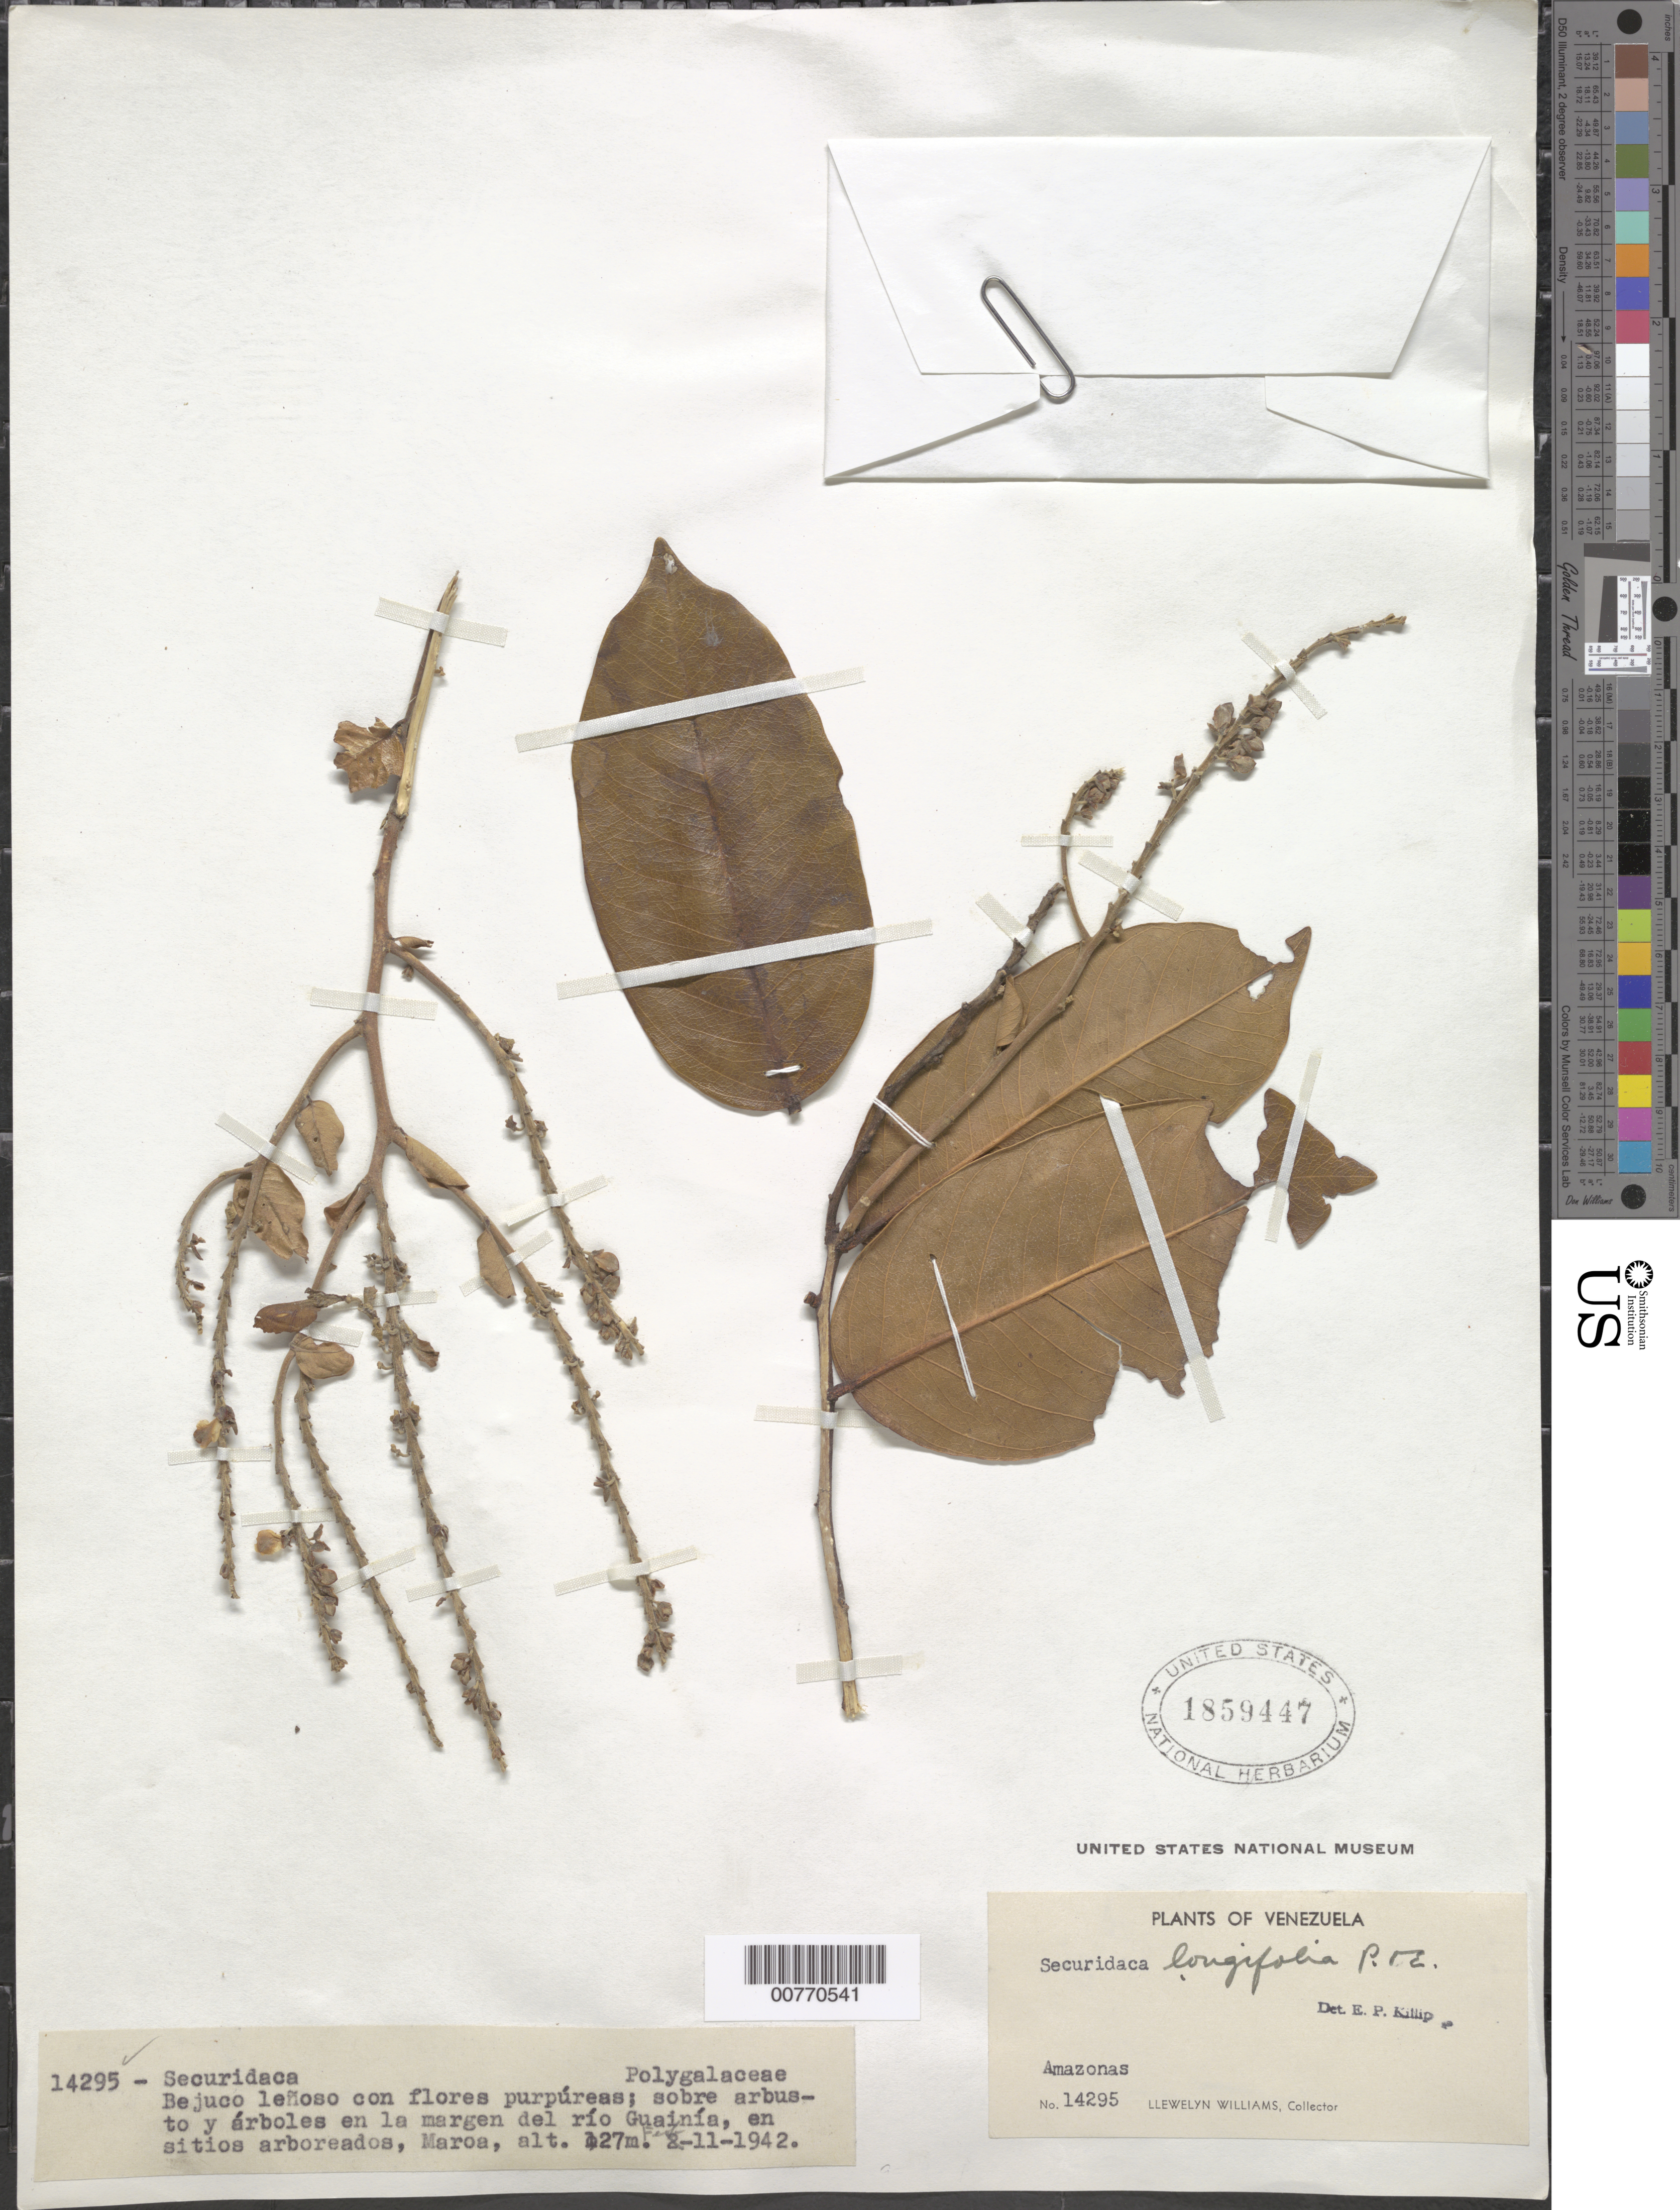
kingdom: Plantae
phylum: Tracheophyta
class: Magnoliopsida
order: Fabales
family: Polygalaceae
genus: Securidaca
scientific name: Securidaca longifolia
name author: Poepp. & Endl.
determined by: Killip, Ellsworth P.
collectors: Ll. Williams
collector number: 14295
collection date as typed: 11-Feb-42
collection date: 1942-02-11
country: Venezuela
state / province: Amazonas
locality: Maroa, Río Guainía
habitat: On trees and shrubs along river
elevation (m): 127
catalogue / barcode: US 1859447